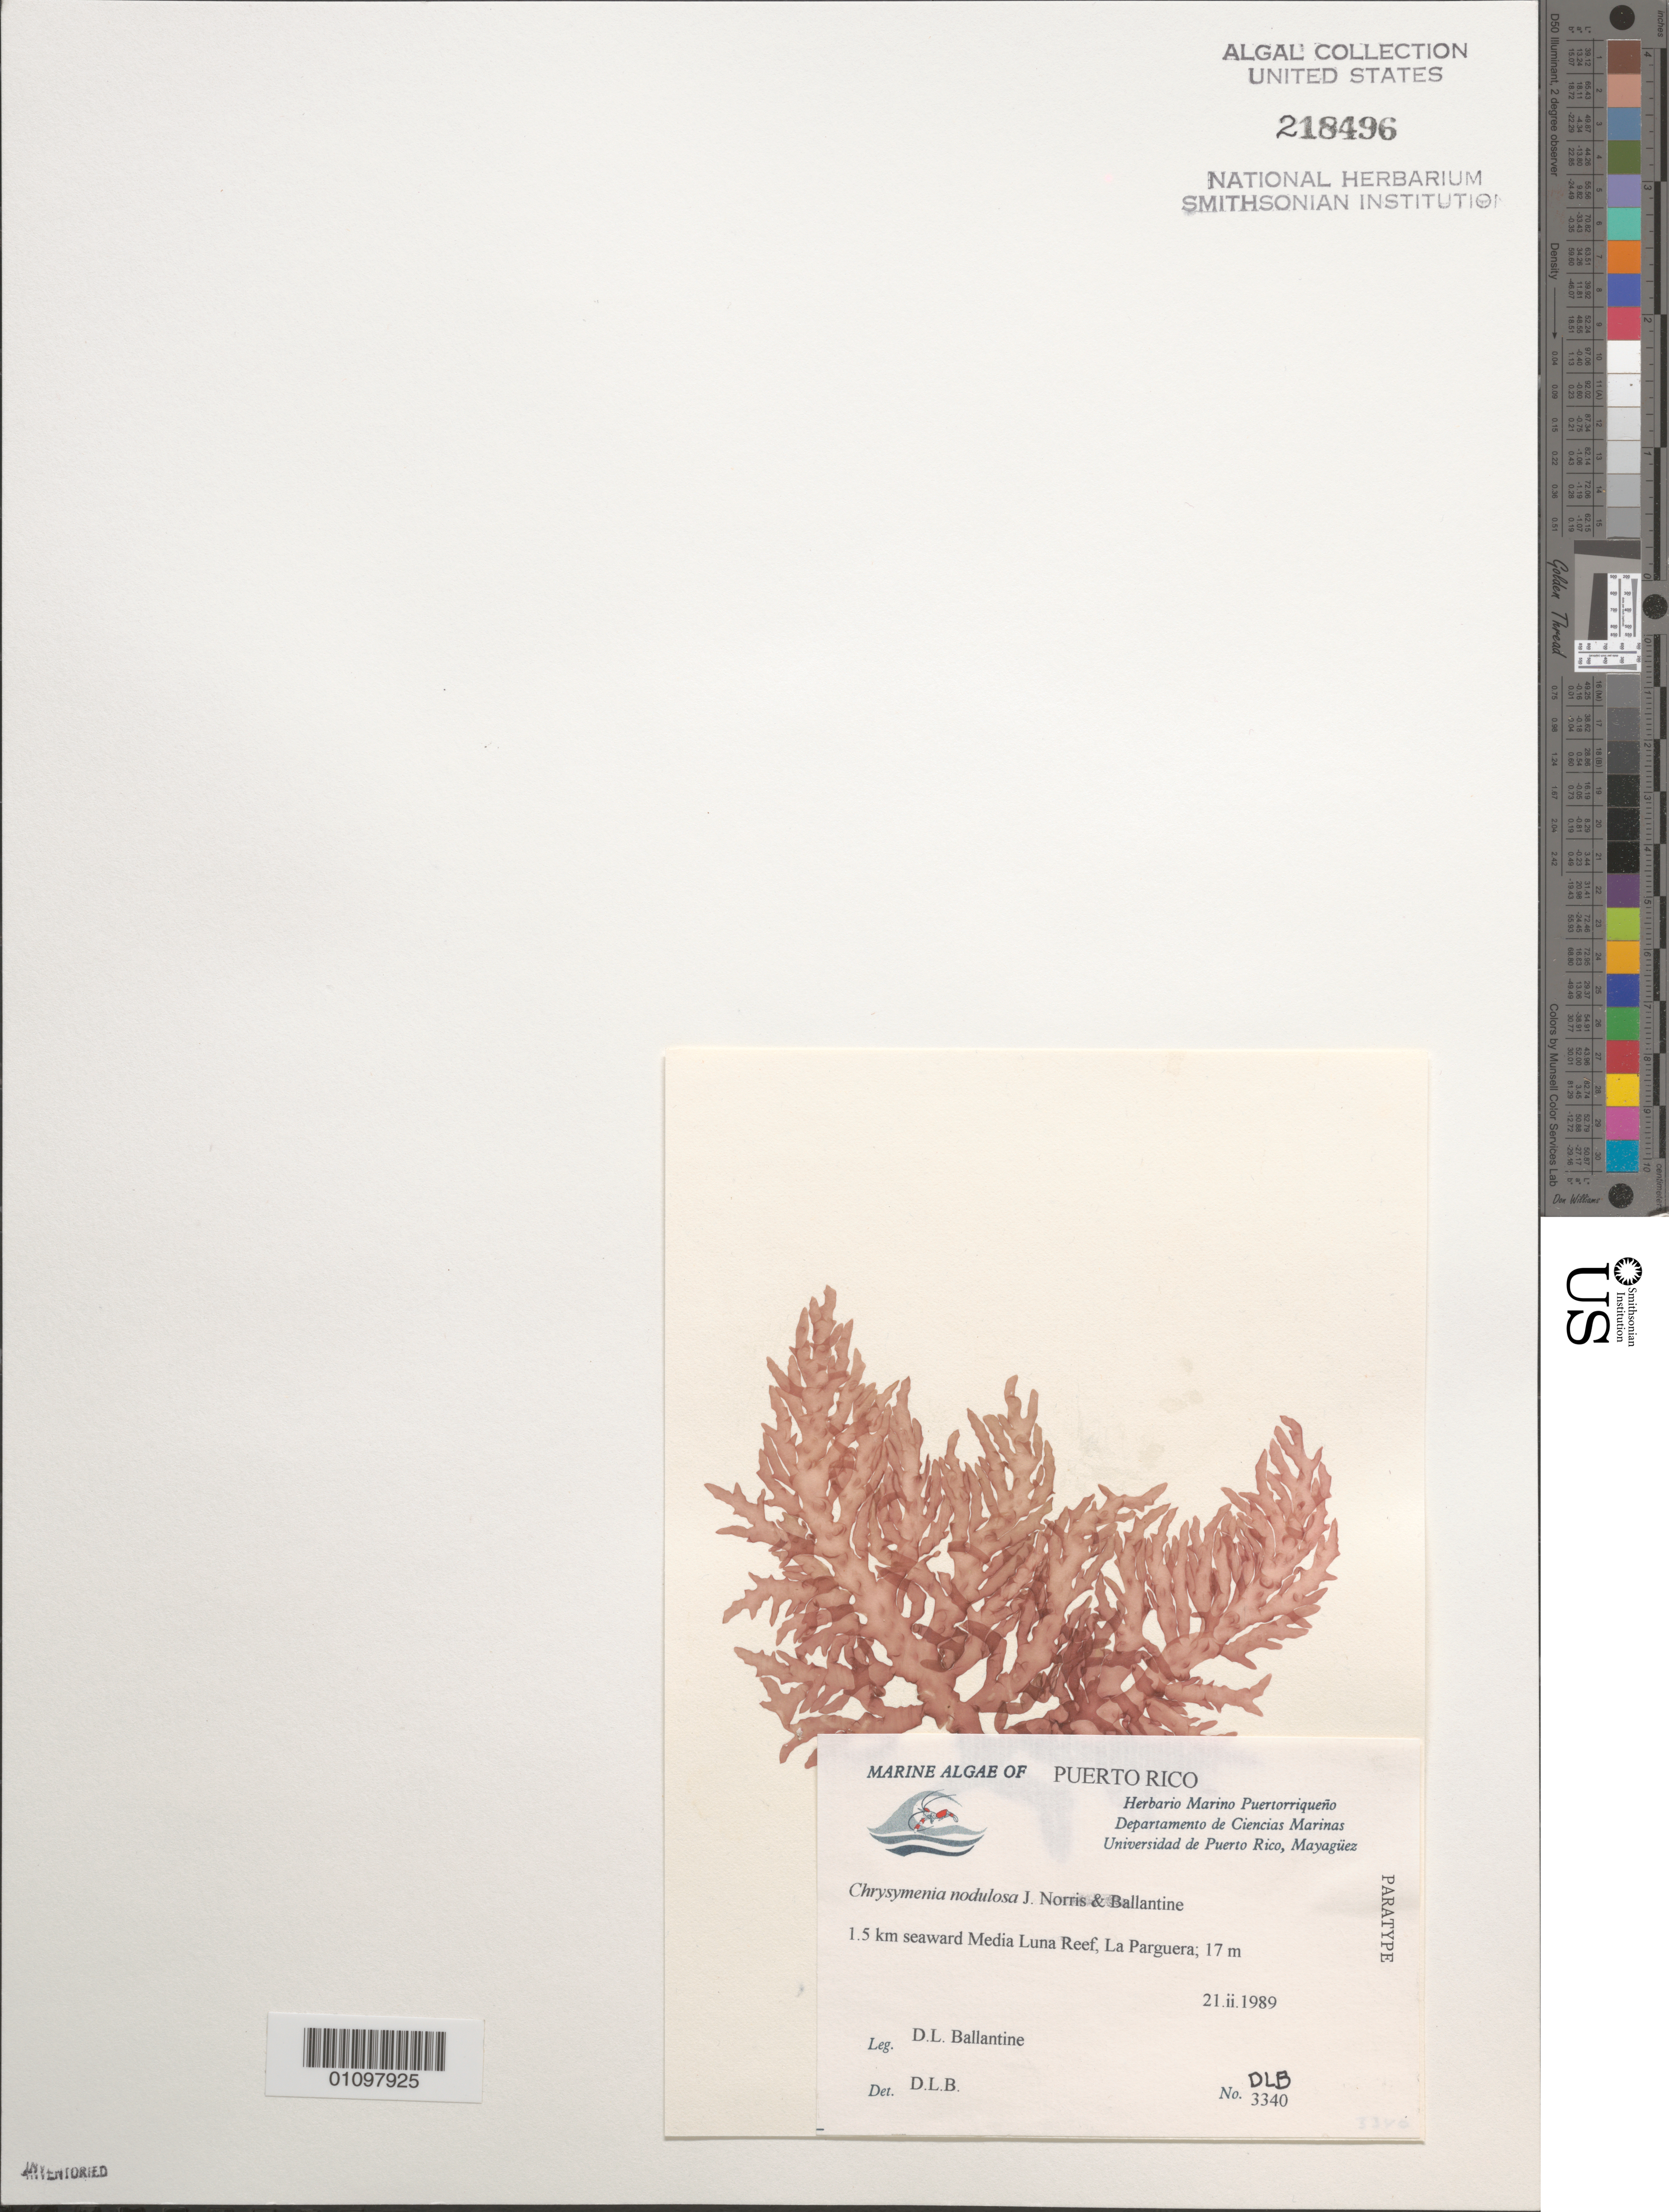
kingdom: Plantae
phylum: Rhodophyta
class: Florideophyceae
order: Rhodymeniales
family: Rhodymeniaceae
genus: Chrysymenia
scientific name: Chrysymenia nodulosa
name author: J.N. Norris & D.L. Ballant.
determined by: Ballantine, D. L.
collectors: D.L. Ballantine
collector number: DLB 1837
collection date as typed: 01 Jan 1985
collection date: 1985-01-01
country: Puerto Rico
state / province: Lajas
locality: La Parguera, 1.5 km seaward Media Luna Reef.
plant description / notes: Paratype.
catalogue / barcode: US 218496